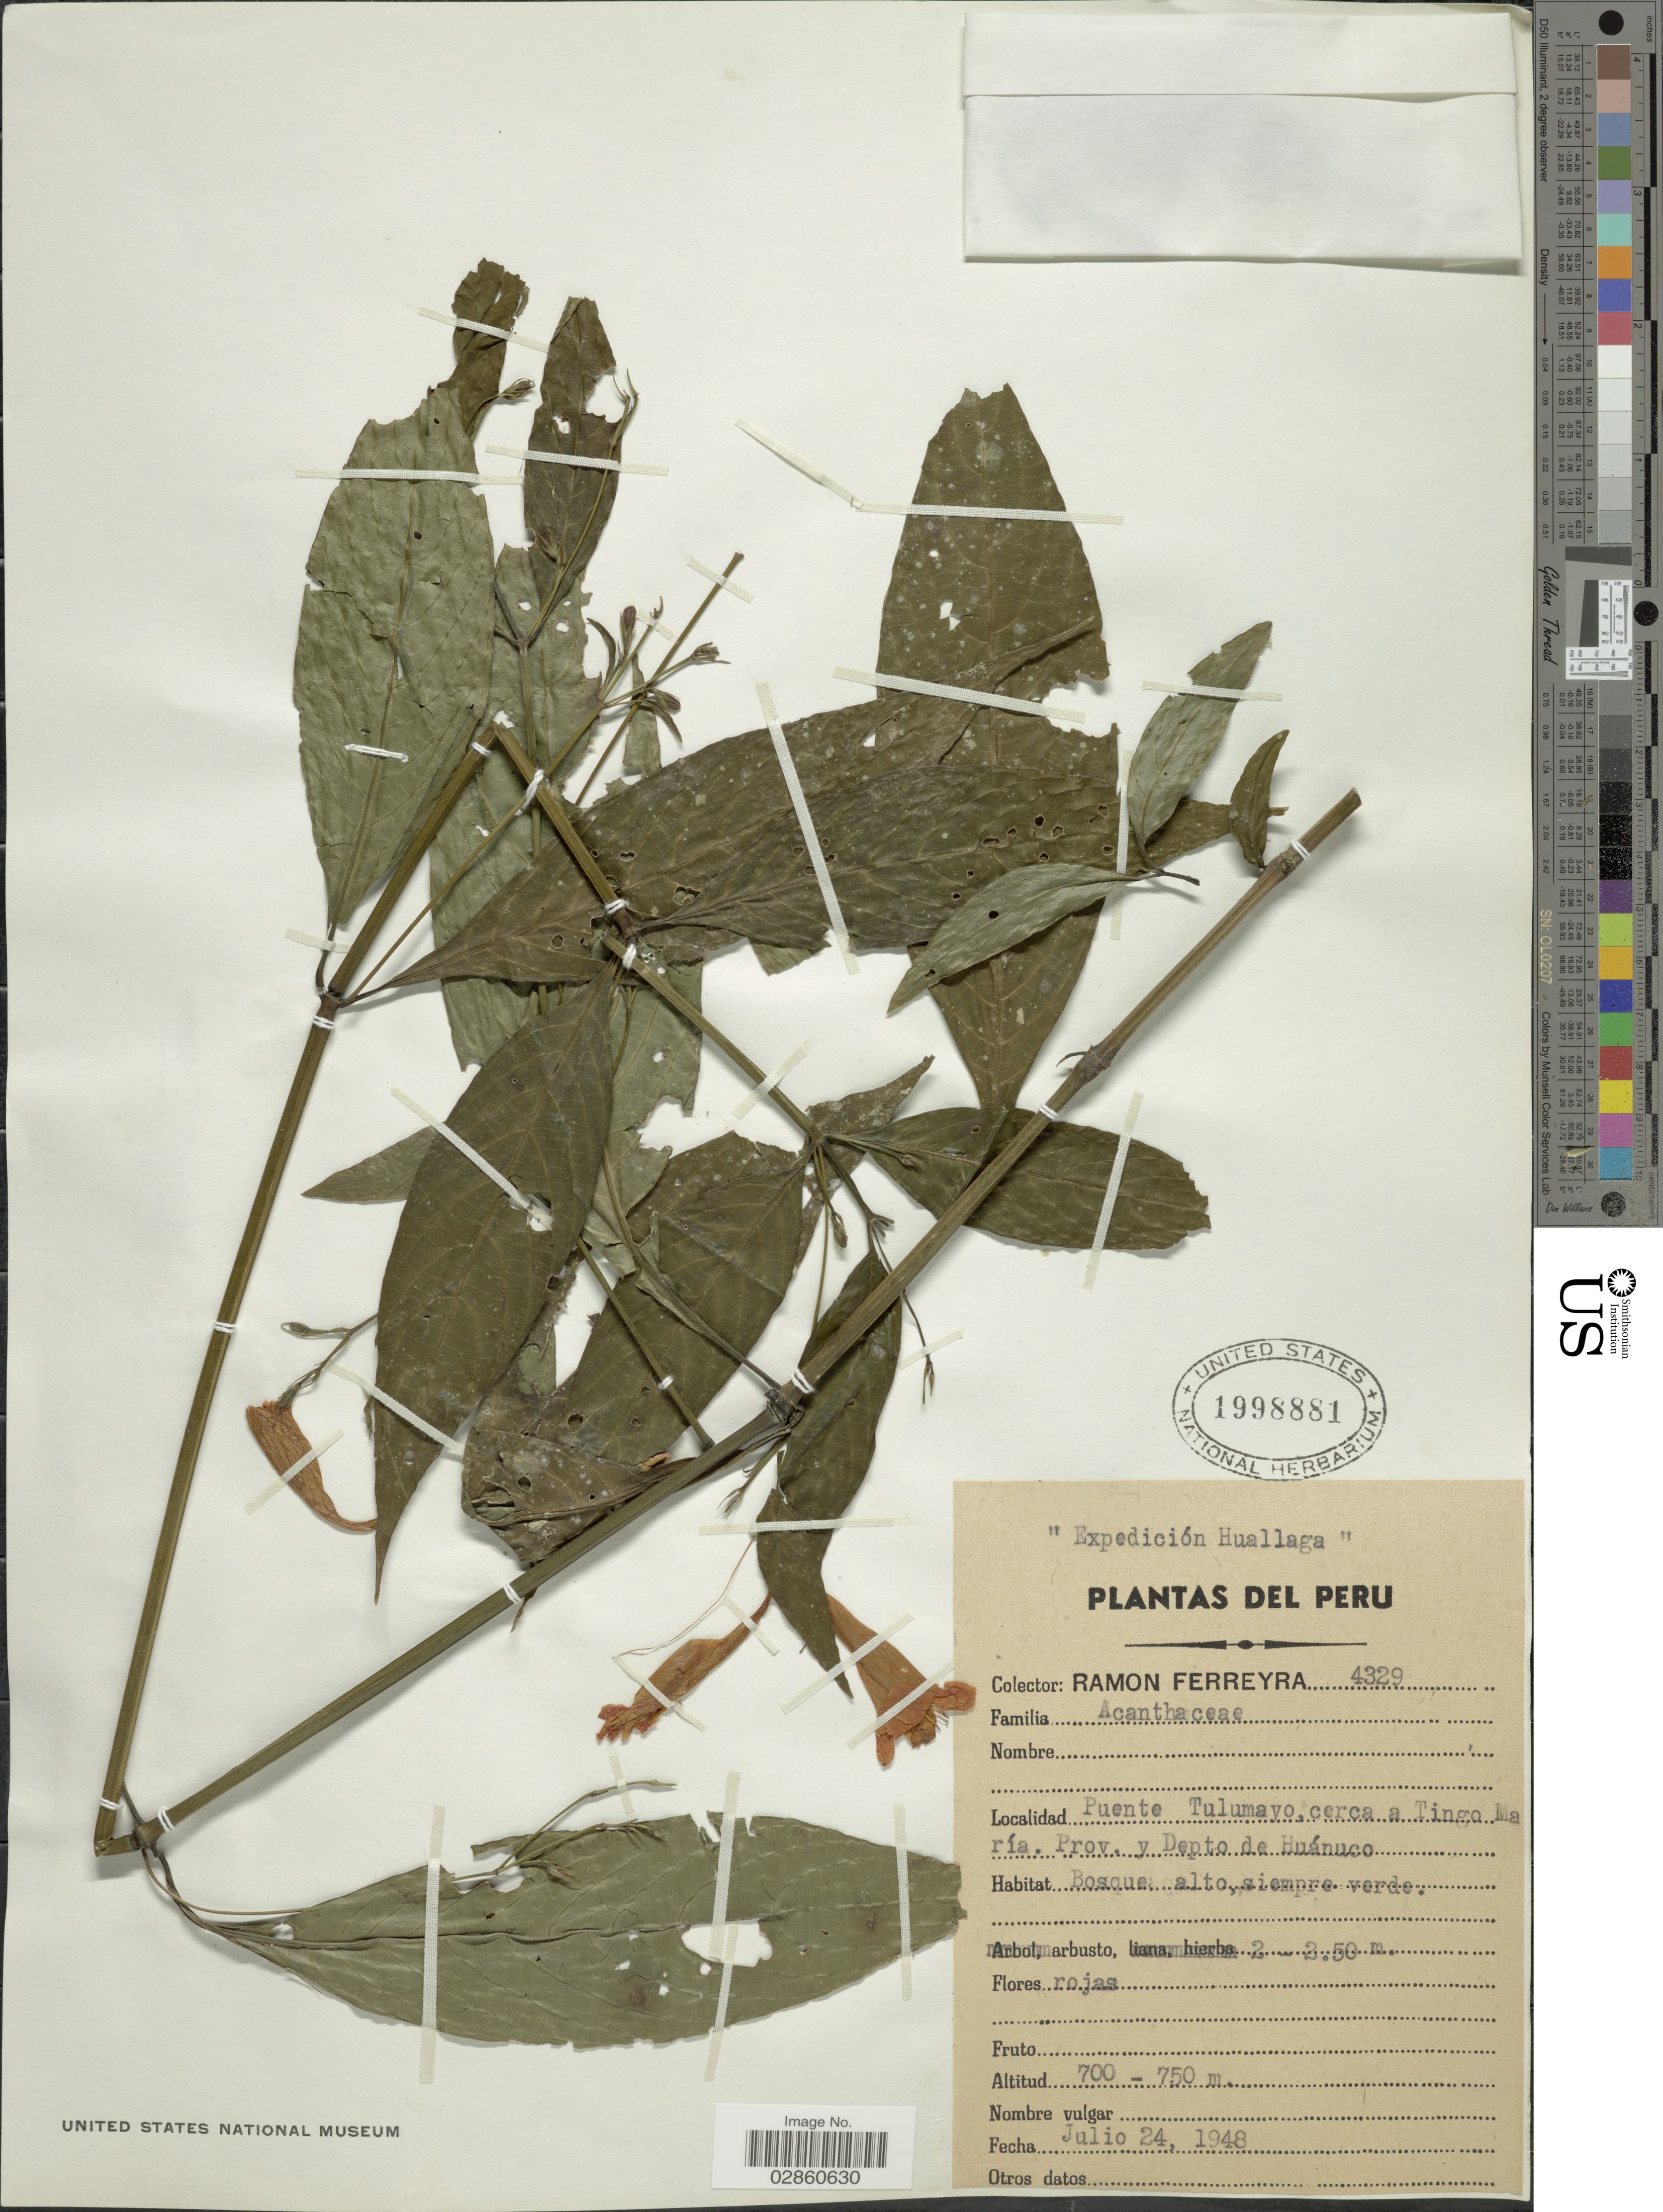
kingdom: Plantae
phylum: Tracheophyta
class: Magnoliopsida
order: Lamiales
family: Acanthaceae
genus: Ruellia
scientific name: Ruellia haenkeana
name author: (Nees) Wassh.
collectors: R. A. Ferreyra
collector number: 4329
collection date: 1948-07-24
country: Peru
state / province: Huánuco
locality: Puente Tulumayo, cerca a Tingo María. Prov. y Depto de Huánuco.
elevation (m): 700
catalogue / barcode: US 1998881